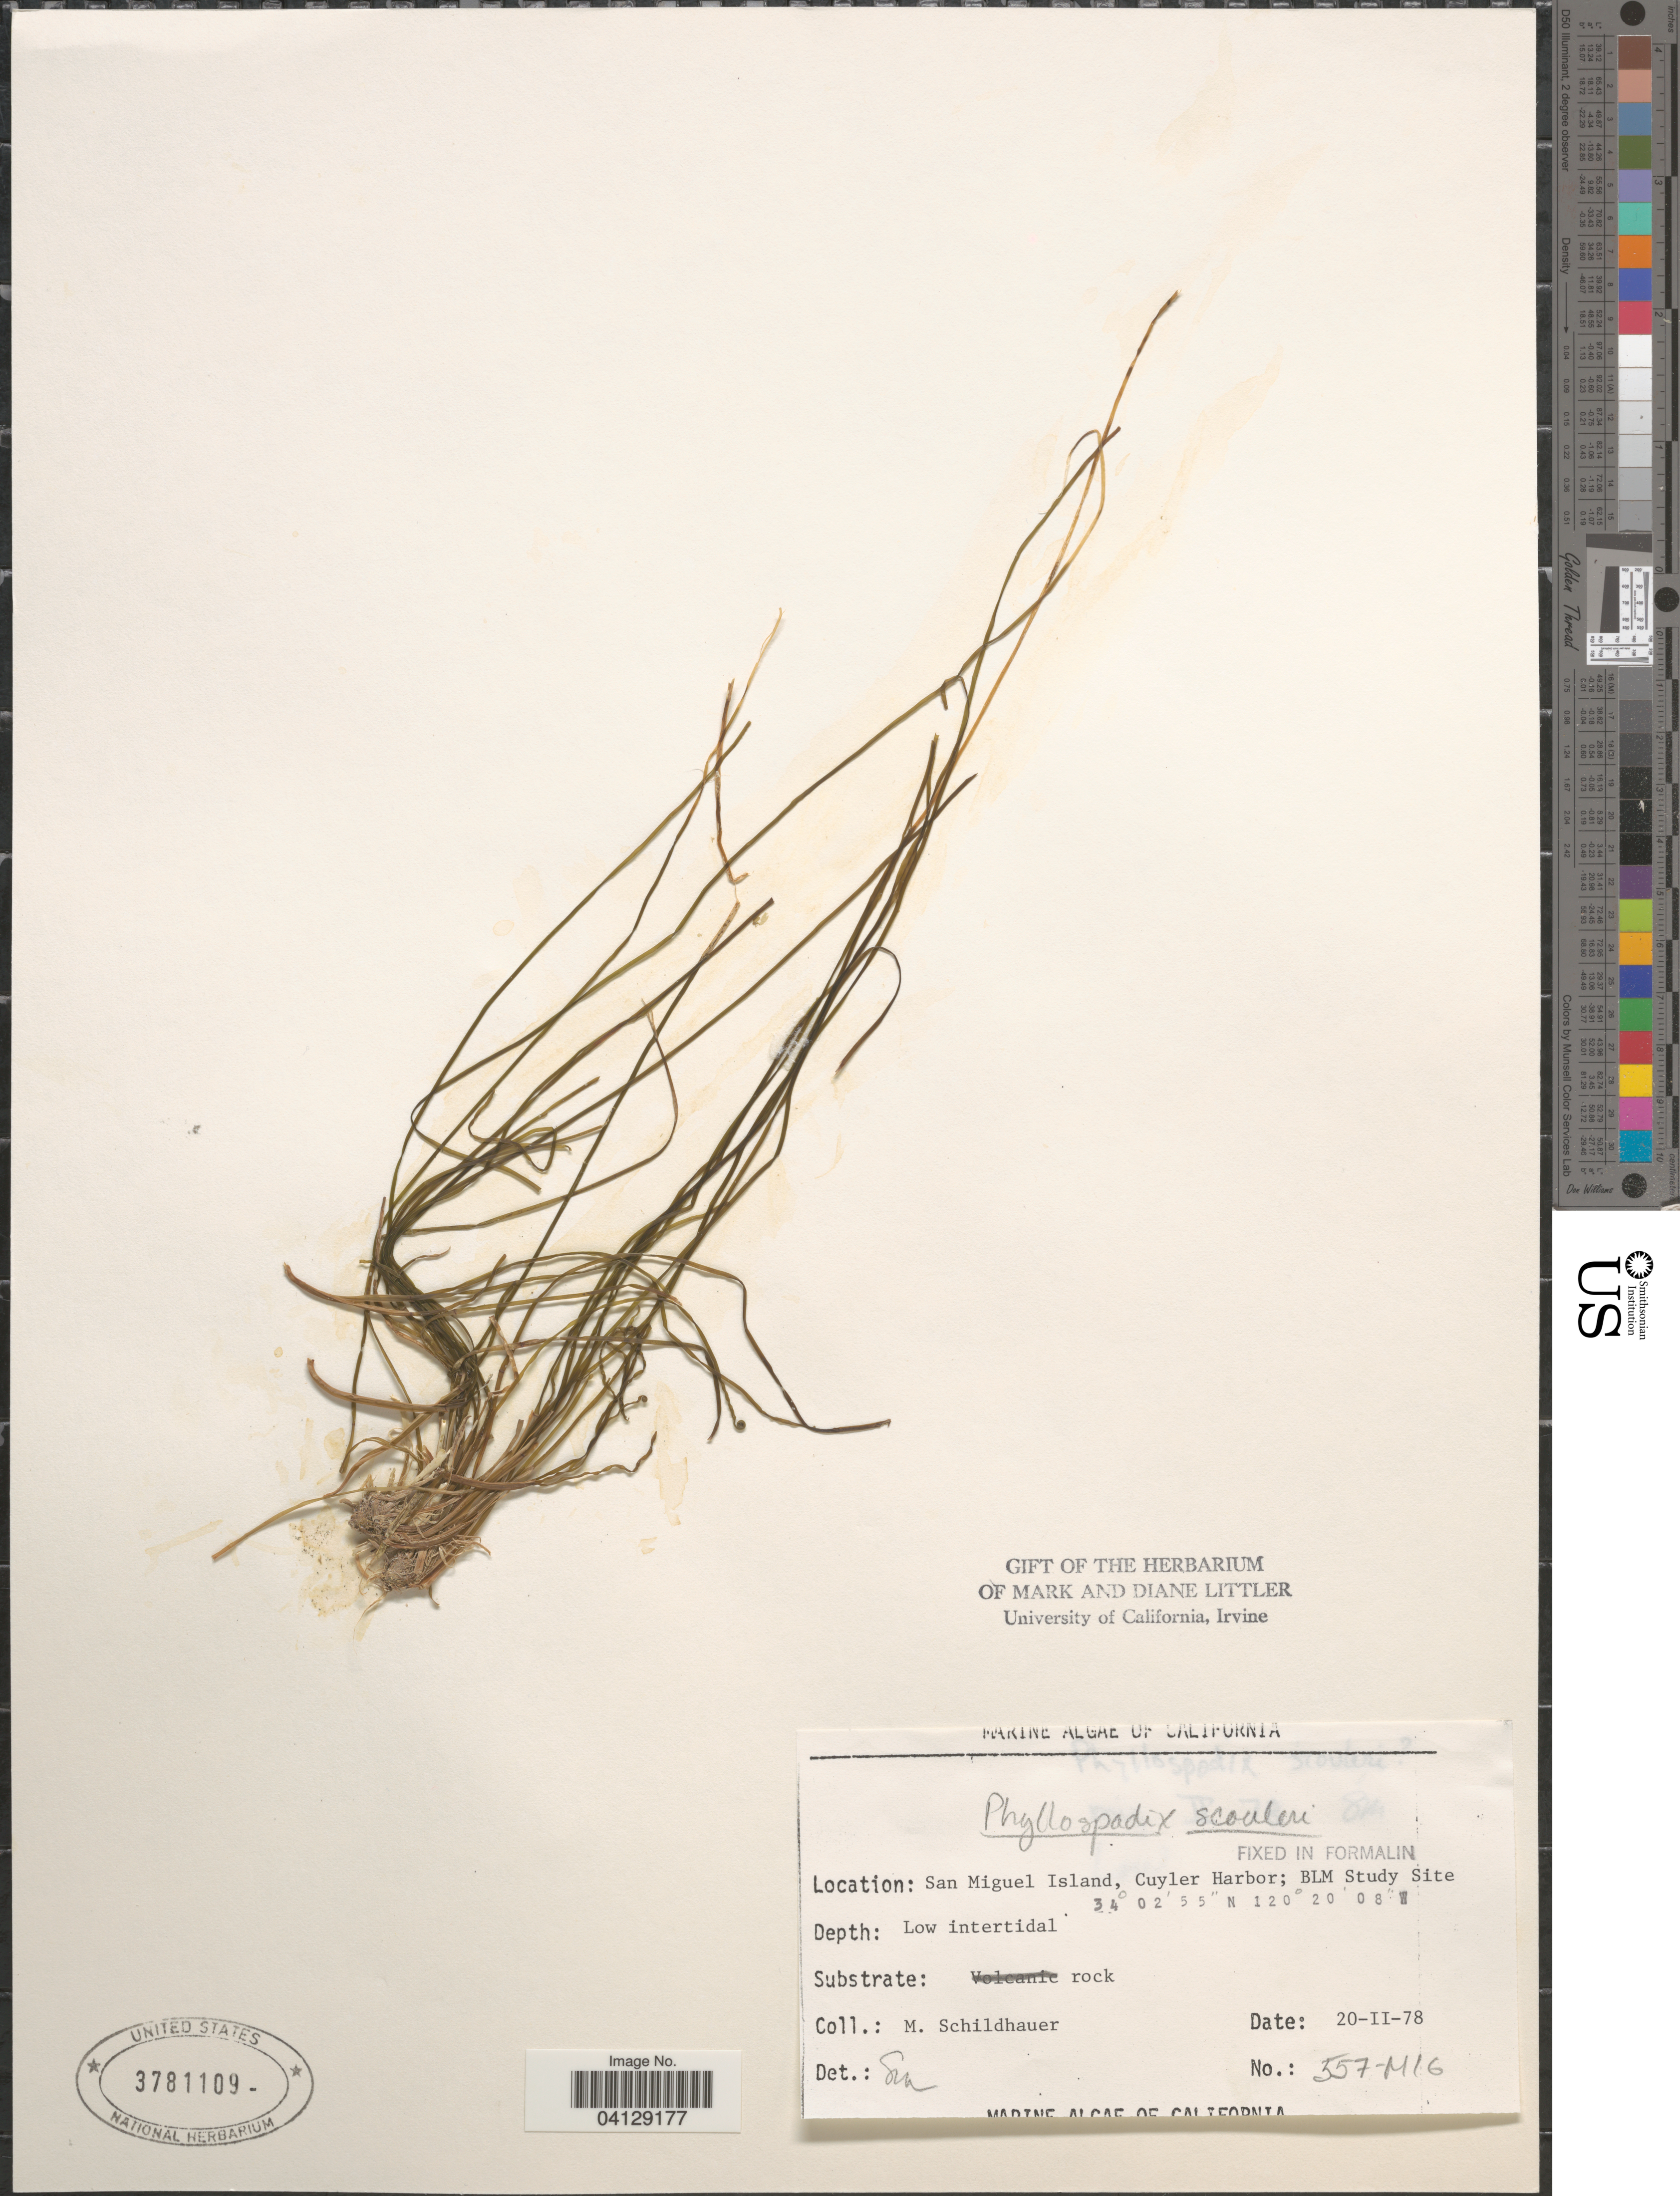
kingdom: Plantae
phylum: Tracheophyta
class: Liliopsida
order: Alismatales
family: Zosteraceae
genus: Phyllospadix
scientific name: Phyllospadix scouleri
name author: Hook.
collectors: M. Schildhauer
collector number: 557-M16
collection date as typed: Transcribed d/m/y: 20/2/78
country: United States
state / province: California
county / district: Santa Barbara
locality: San Miguel Island, Cuyler Harbor; BLM Study Site.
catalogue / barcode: US 3781109